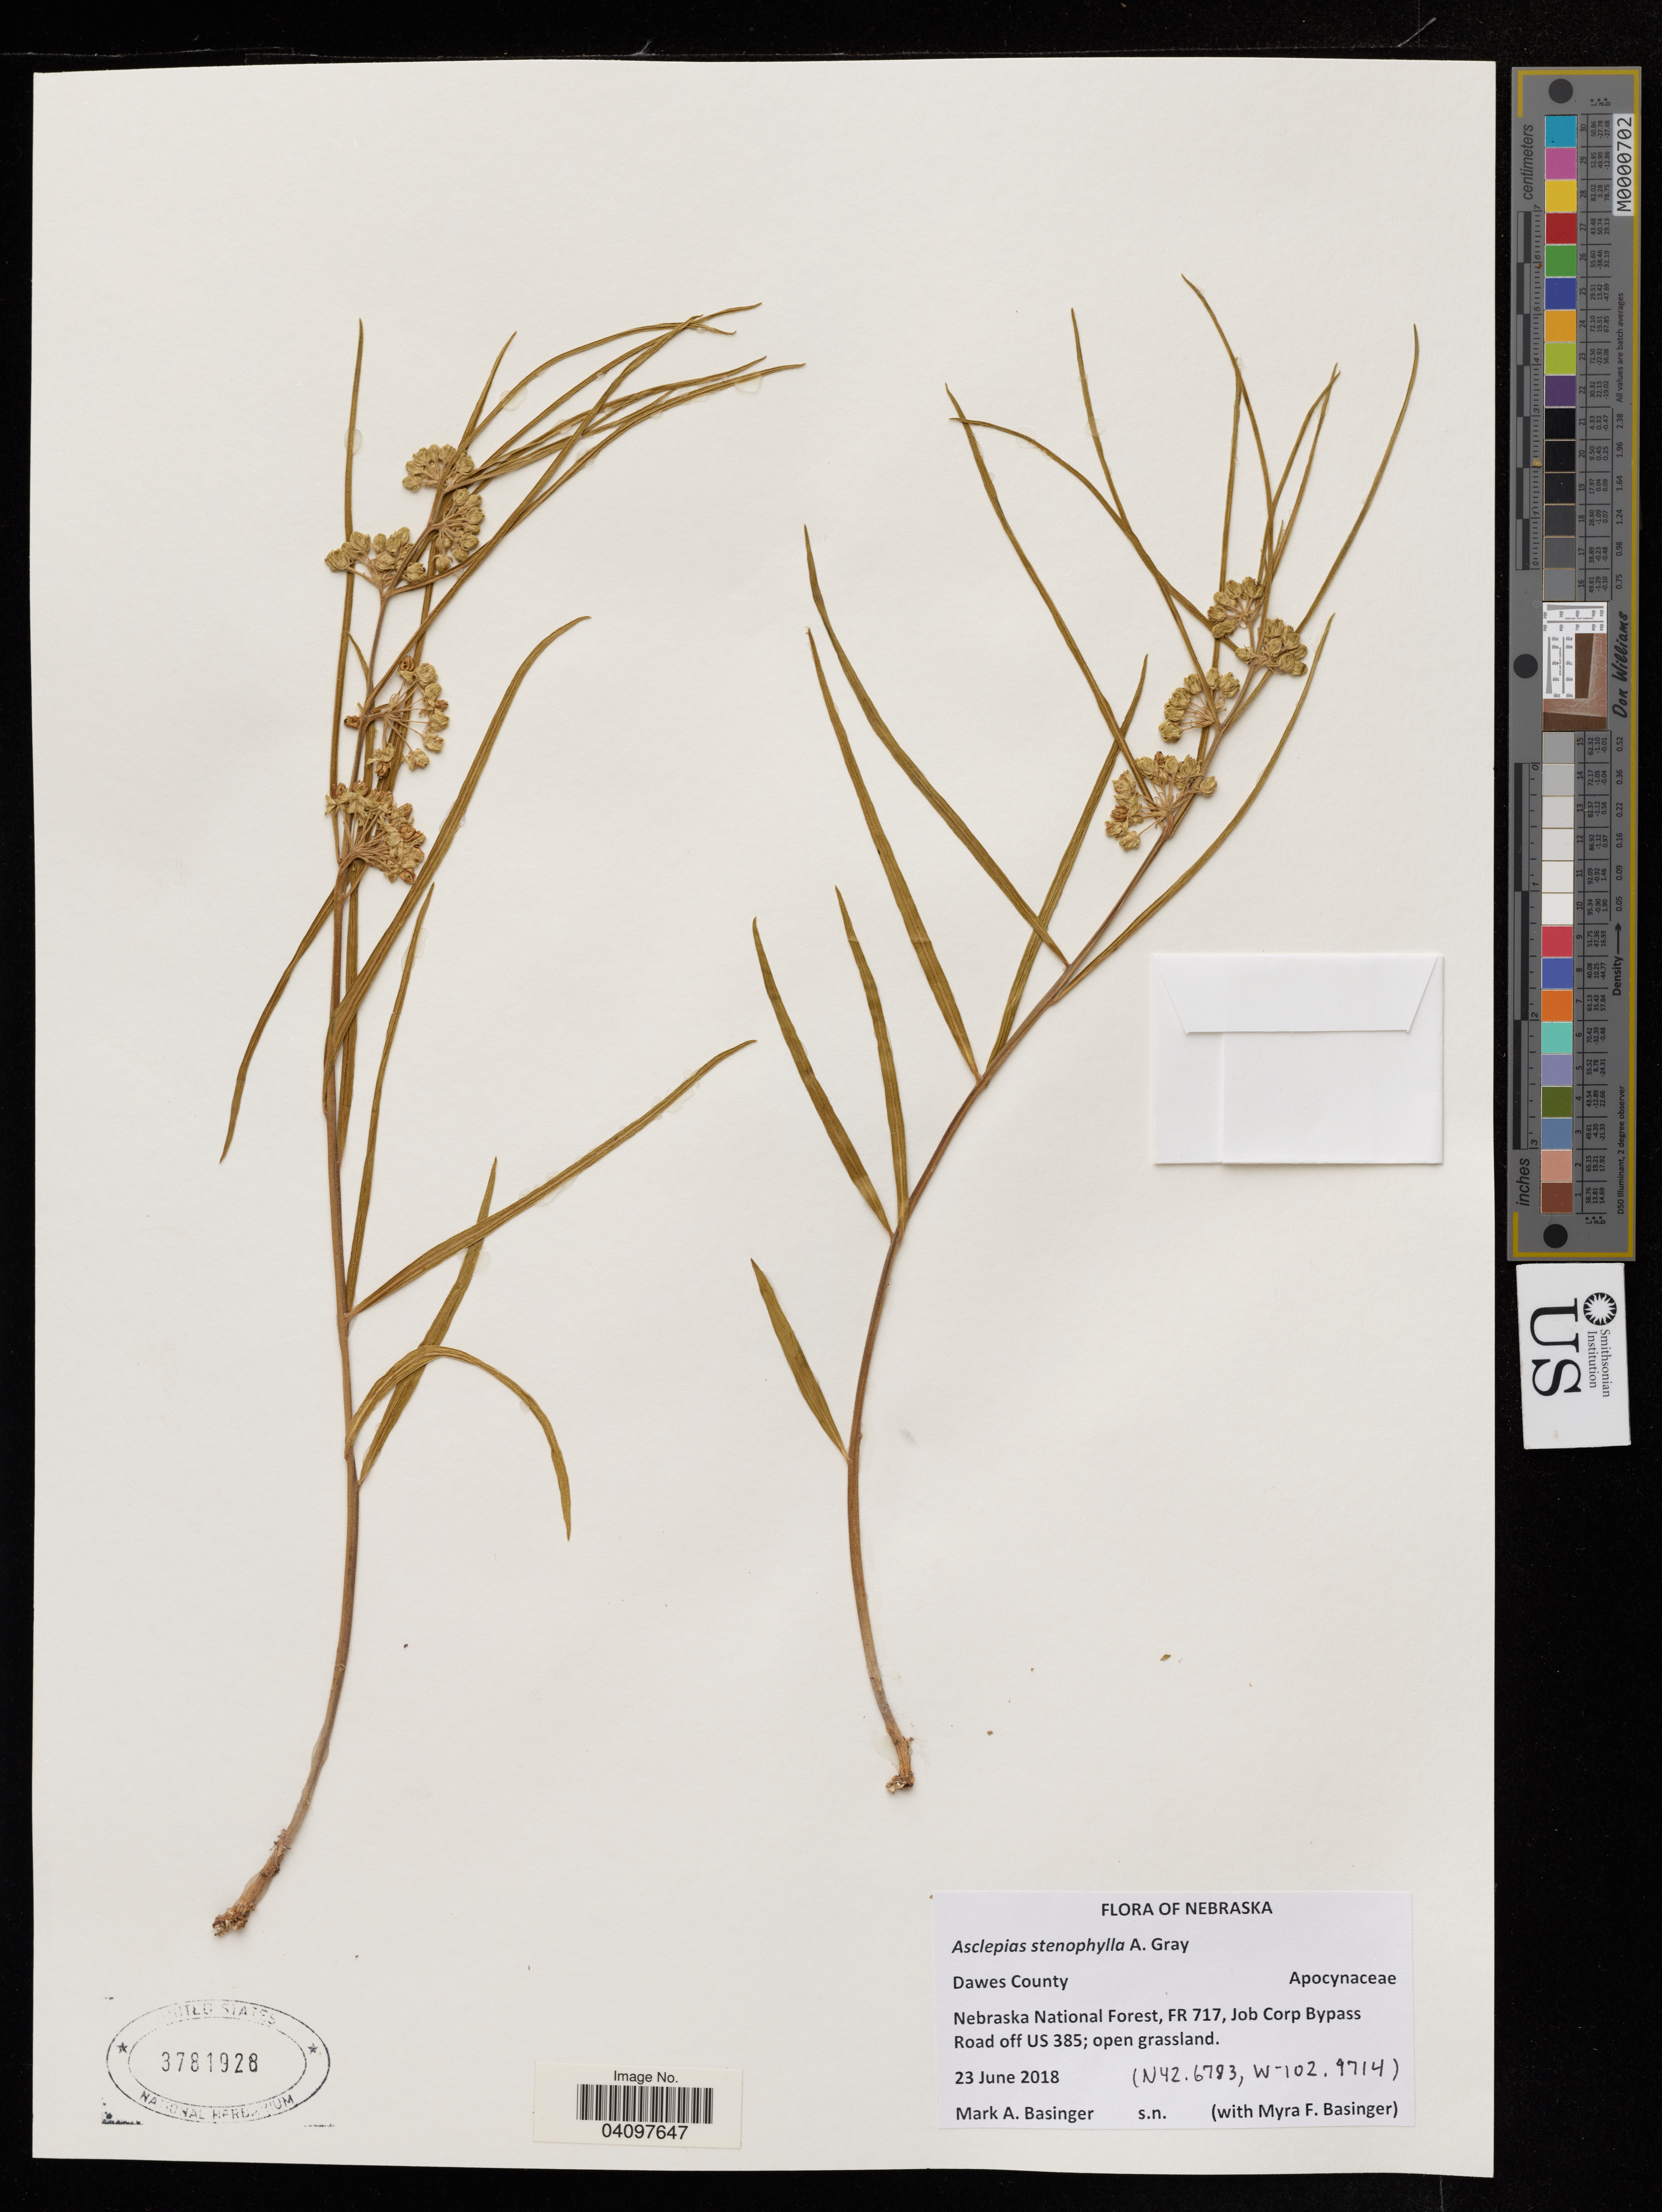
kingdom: Plantae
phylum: Tracheophyta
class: Magnoliopsida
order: Gentianales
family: Apocynaceae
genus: Asclepias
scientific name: Asclepias stenophylla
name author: A. Gray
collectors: M. Basinger & M. Basinger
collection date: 2018-06-23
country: United States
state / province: Nebraska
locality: Dawes County. Nebraska National Forest, FR 717, Job Corp Bypass Road off US 385.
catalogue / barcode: US 3781928